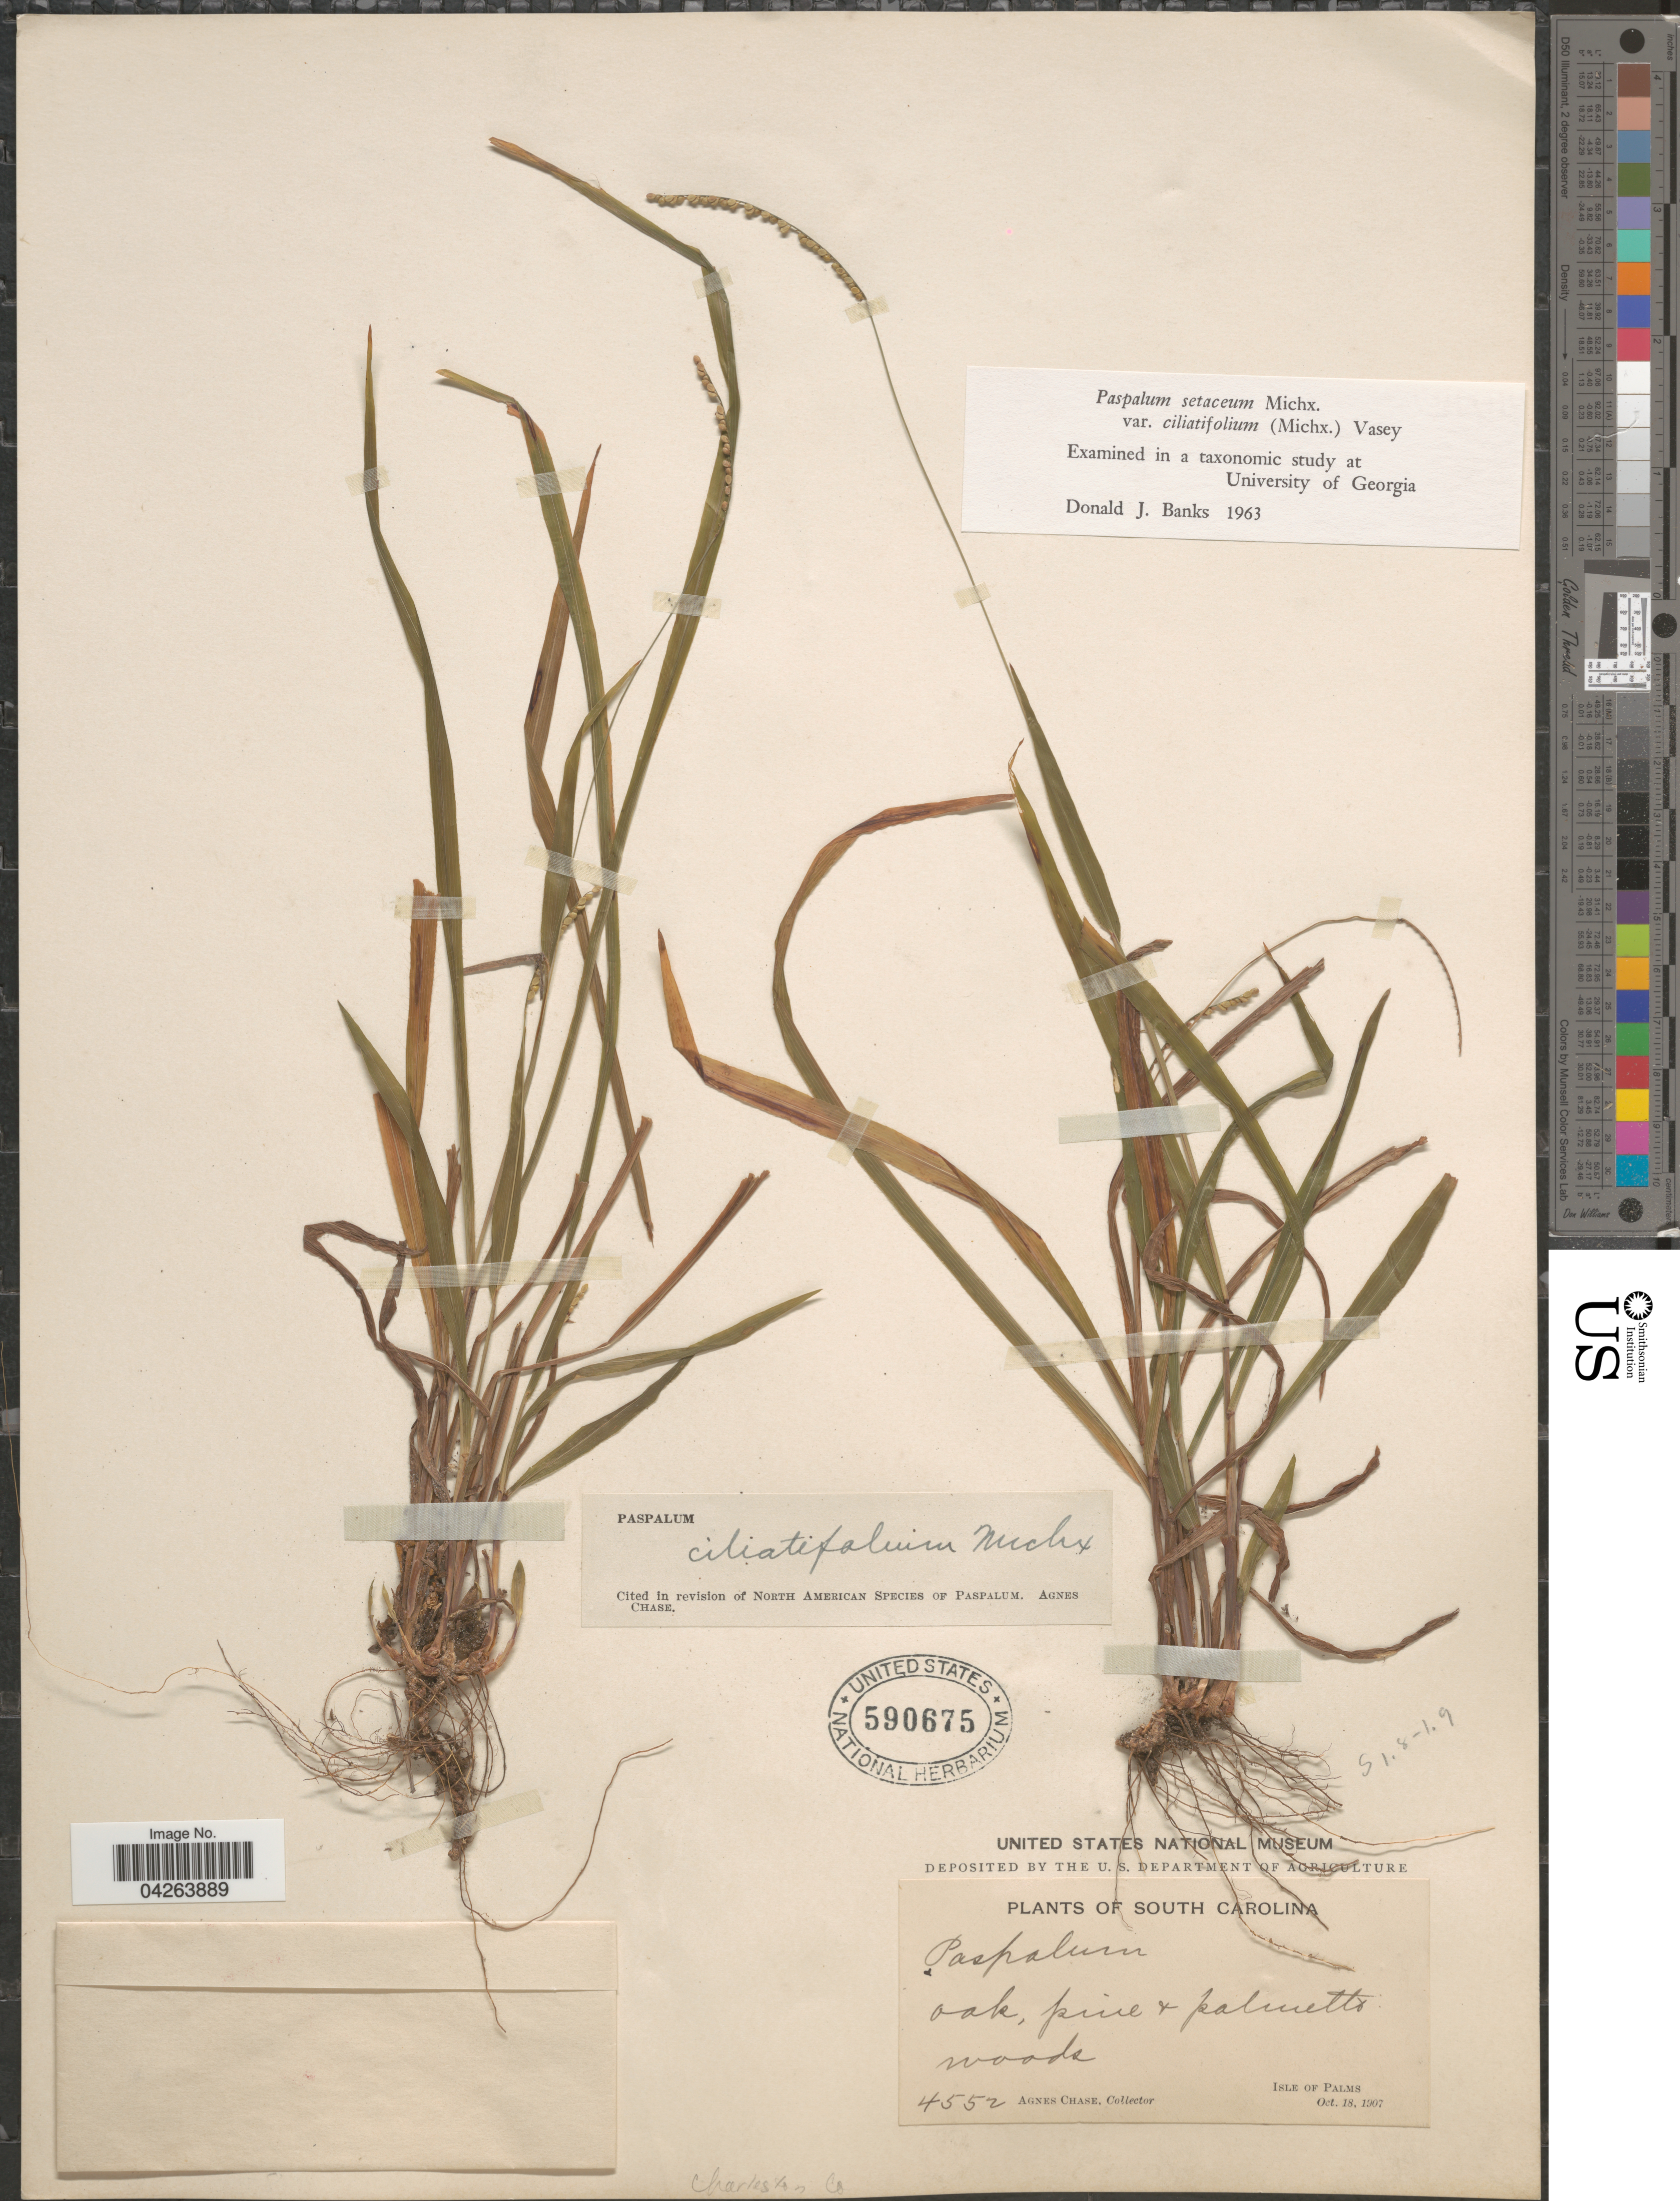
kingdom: Plantae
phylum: Tracheophyta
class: Liliopsida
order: Poales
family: Poaceae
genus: Paspalum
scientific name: Paspalum setaceum var. ciliatifolium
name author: (Michx.) Vasey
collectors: A. Chase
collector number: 4552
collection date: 1907-10-18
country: United States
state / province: South Carolina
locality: Isle of Palms. Charleston Co.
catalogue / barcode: US 590675